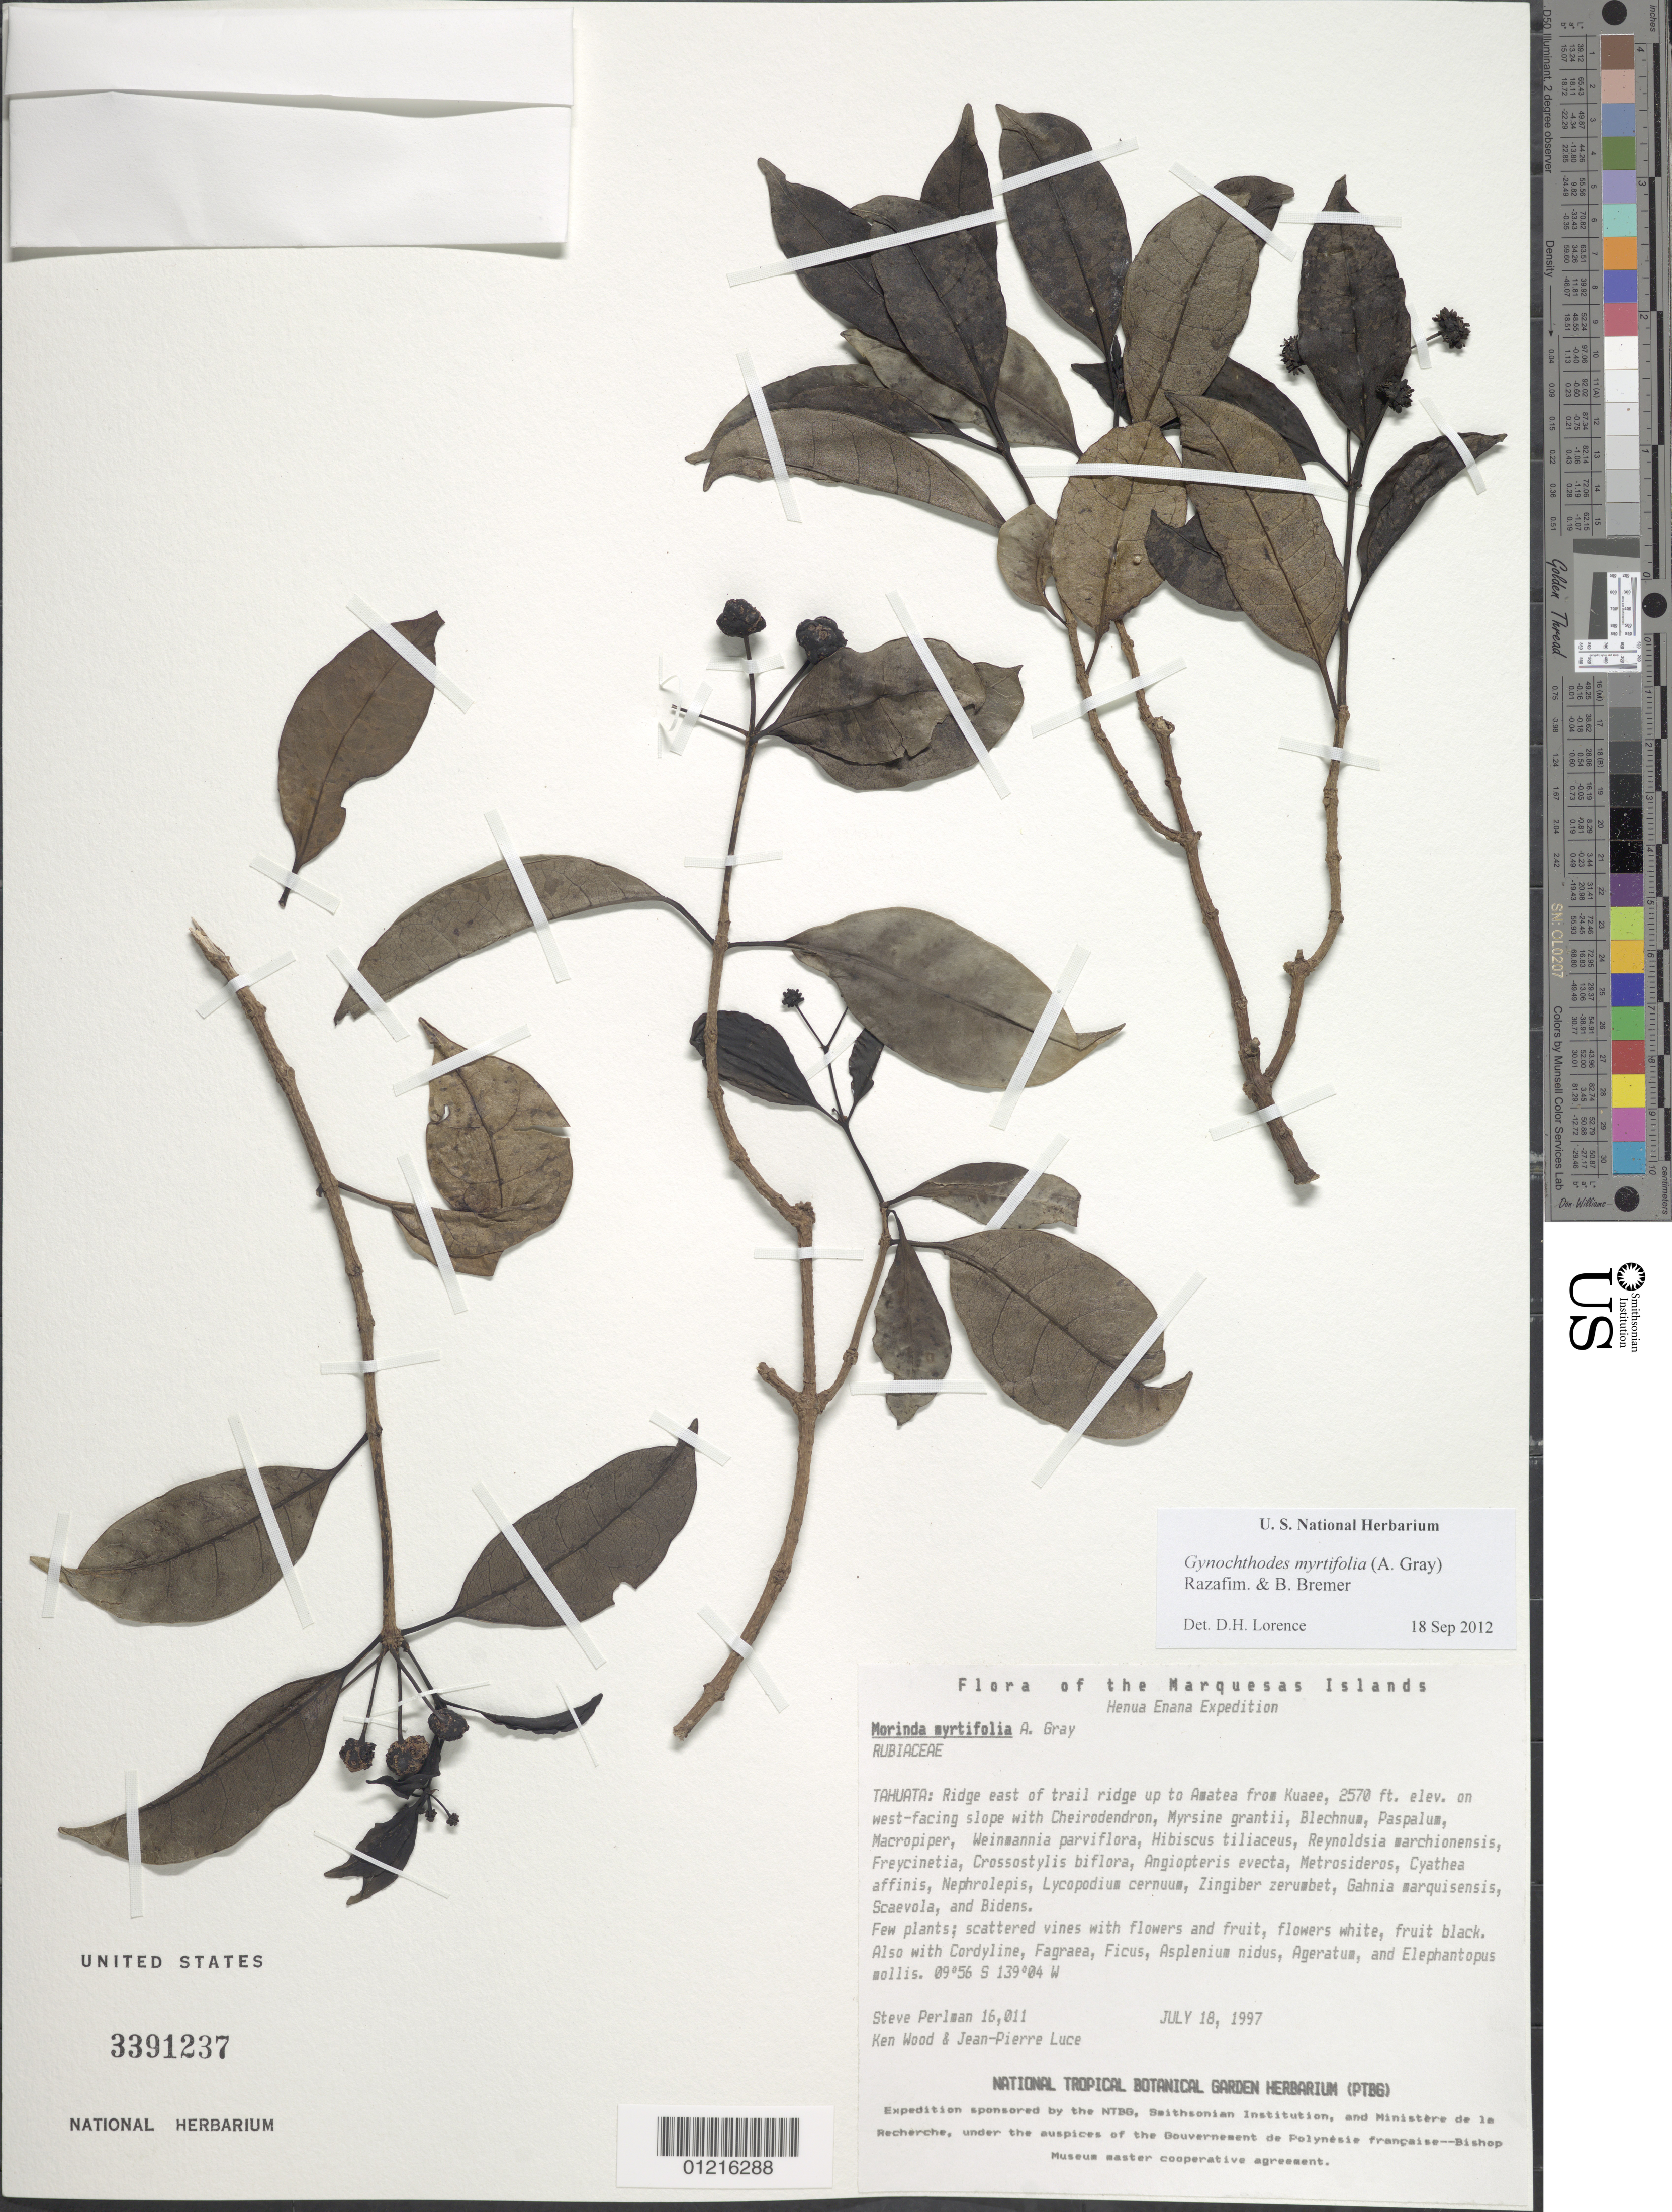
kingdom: Plantae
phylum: Tracheophyta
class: Magnoliopsida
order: Gentianales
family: Rubiaceae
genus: Gynochthodes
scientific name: Gynochthodes myrtifolia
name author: (A. Gray) Razafim. & B. Bremer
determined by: Lorence, David H., (PTBG), National Tropical Botanical Garden (UNITED STATES)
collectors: S. P. Perlman, K. R. Wood & J. Luce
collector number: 16011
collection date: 1997-07-18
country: French Polynesia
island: Tahuata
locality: Ridge E of trail ridge up to Amatea from Kuaee, W facing slope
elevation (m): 783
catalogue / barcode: US 3391237